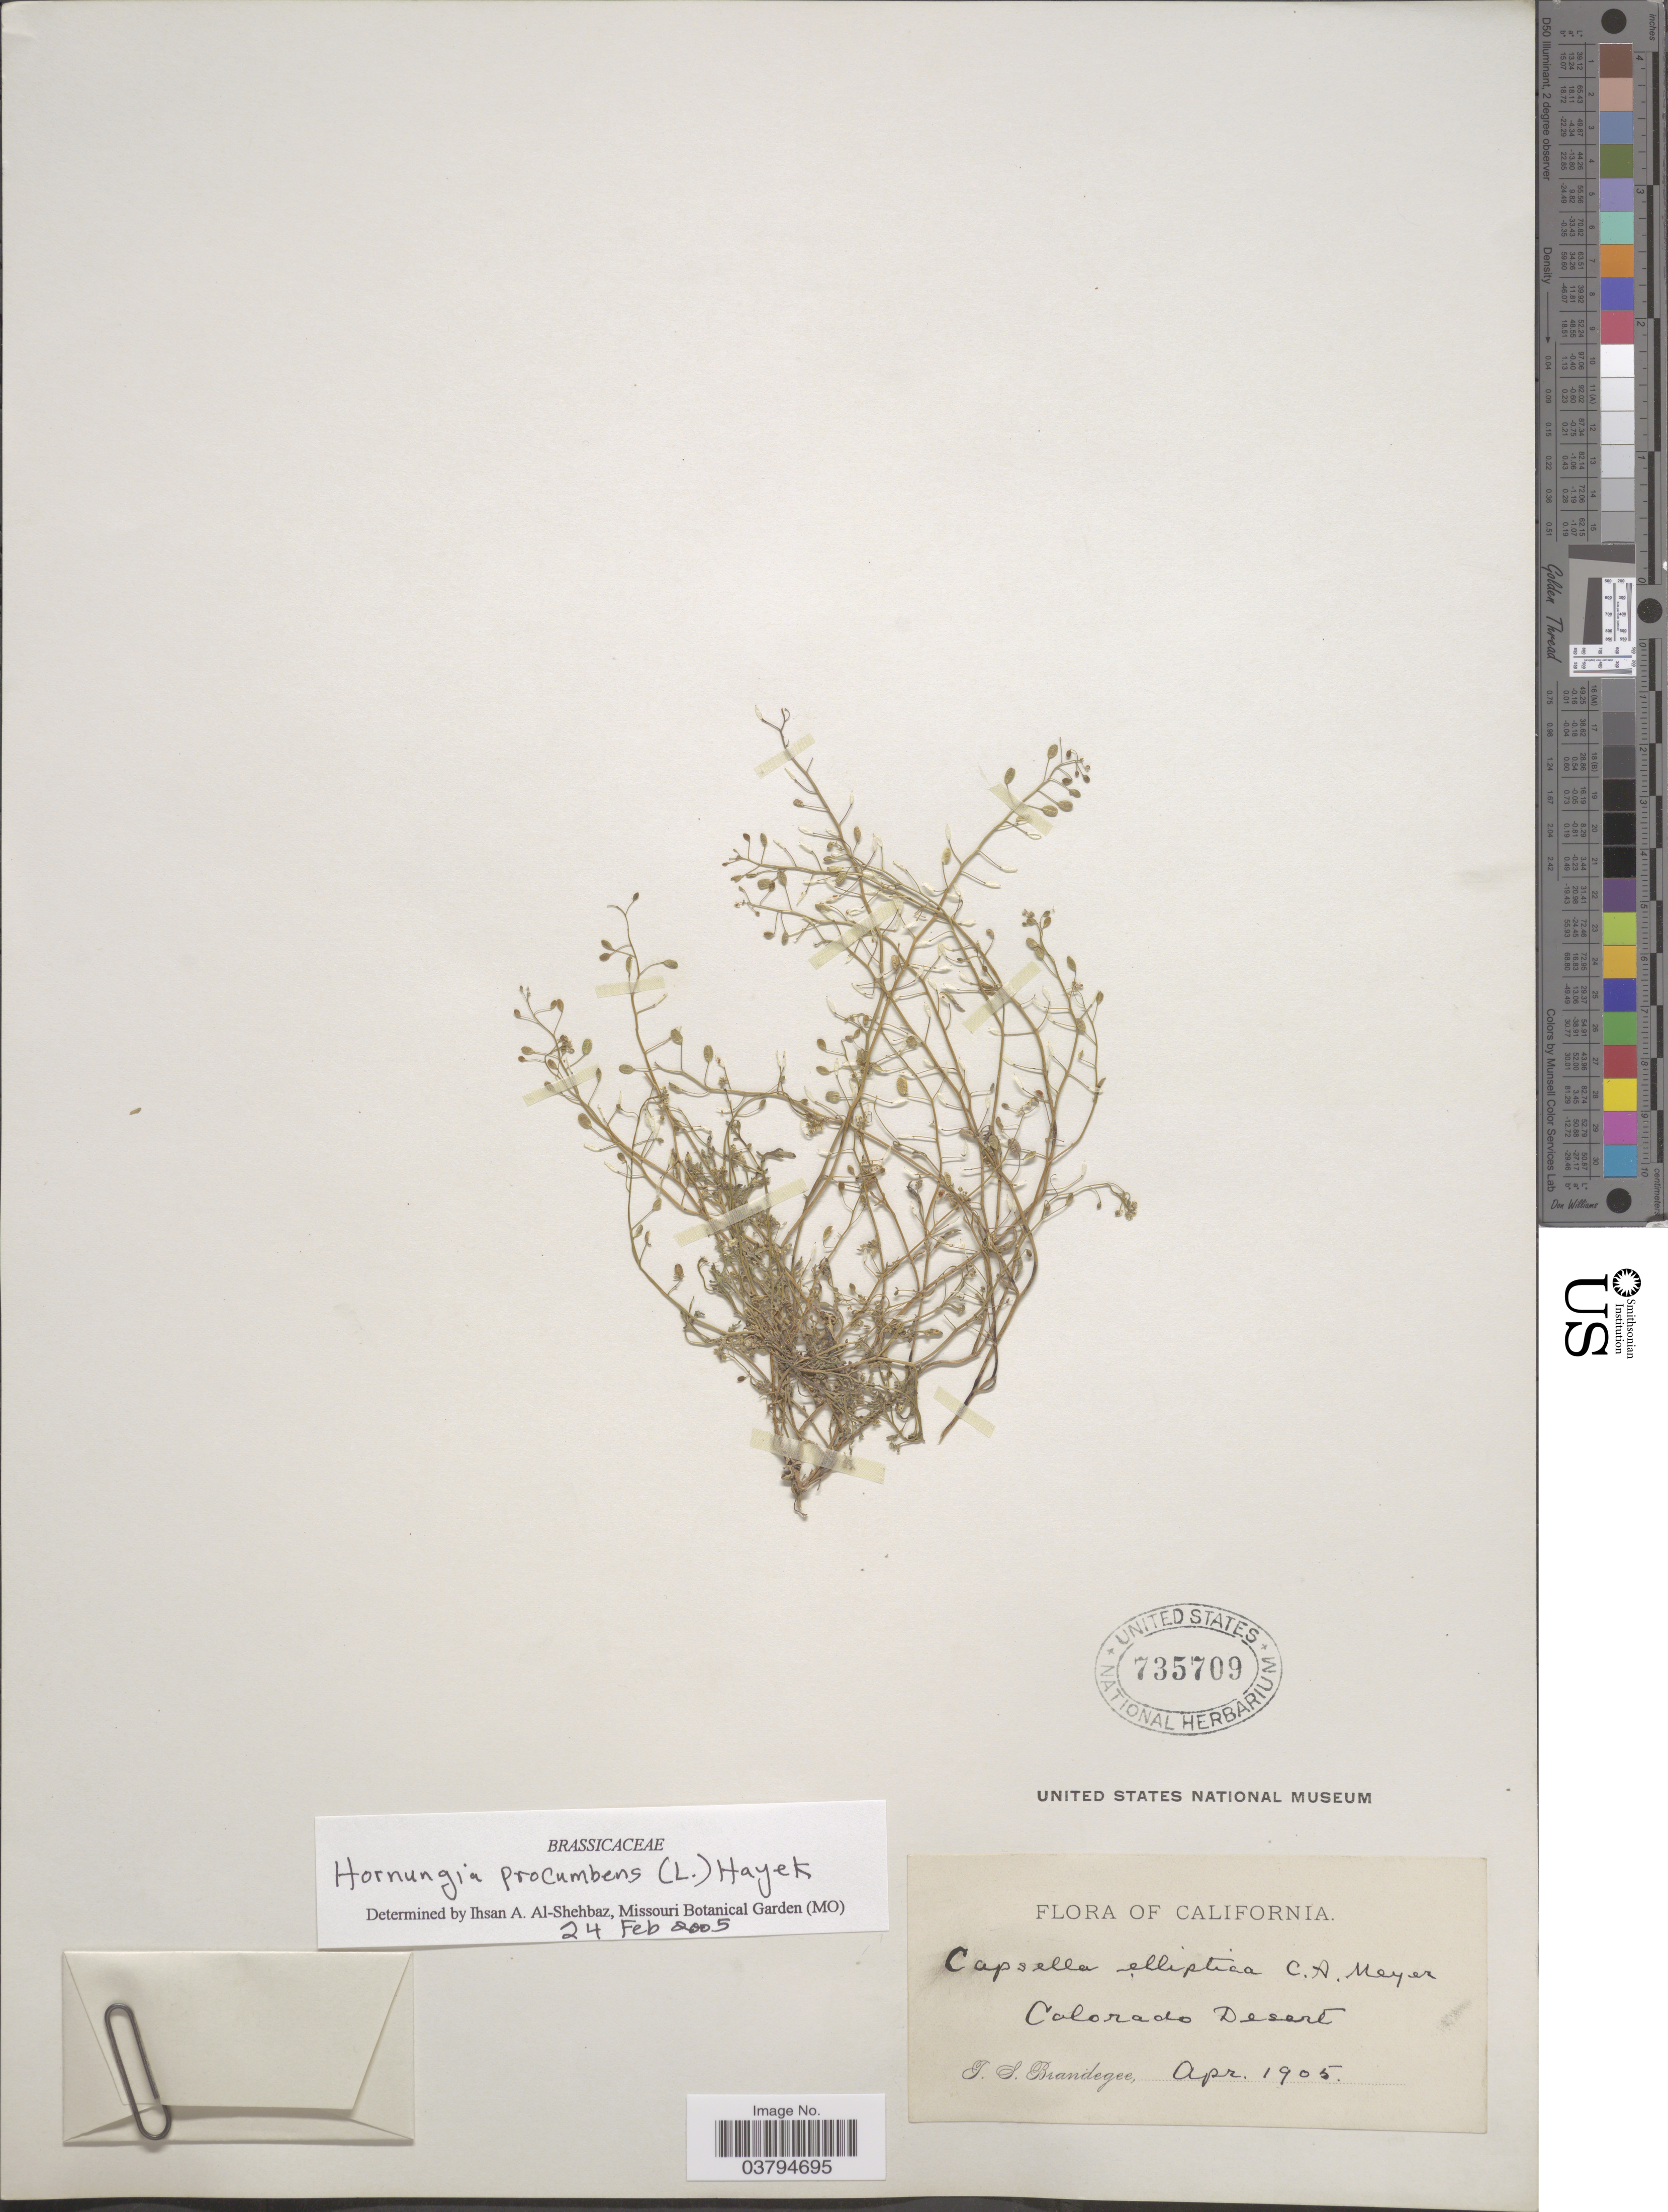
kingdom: Plantae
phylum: Tracheophyta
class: Magnoliopsida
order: Brassicales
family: Brassicaceae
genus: Hornungia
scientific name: Hornungia procumbens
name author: (L.) Hayek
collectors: J. S. Brandegee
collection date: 1905-04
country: United States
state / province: California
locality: Colorado Desert.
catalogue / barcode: US 735709